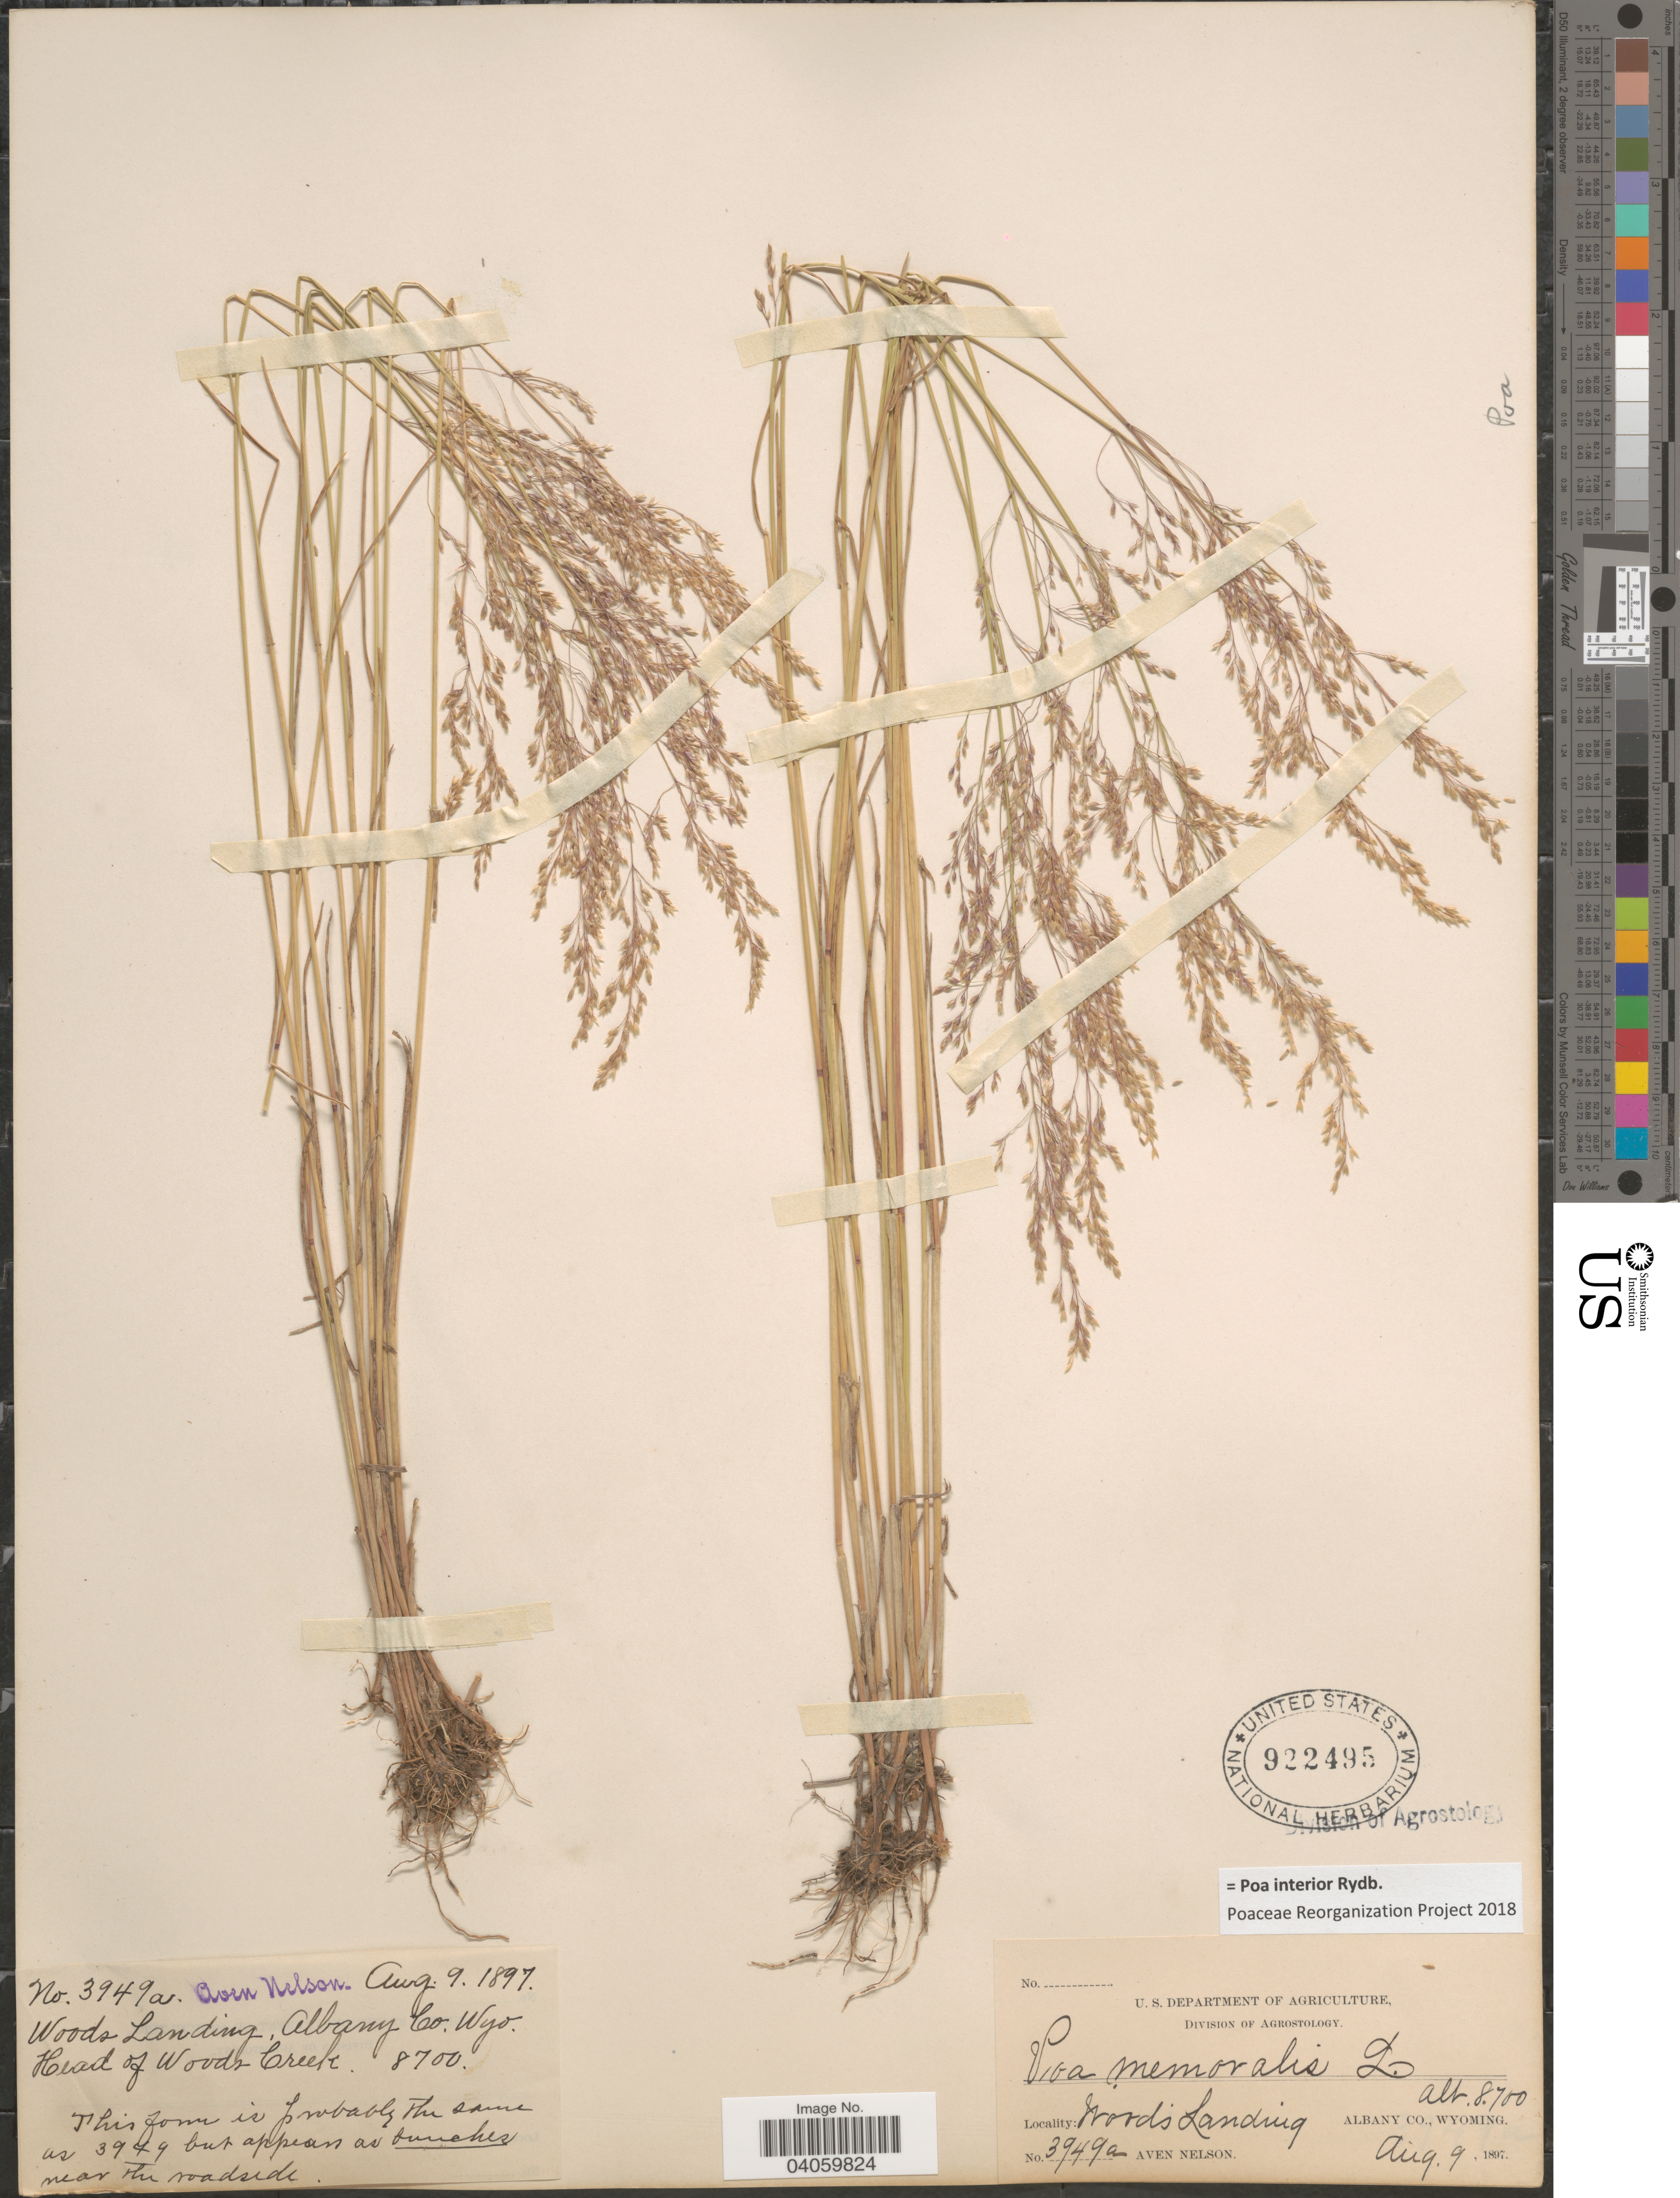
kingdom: Plantae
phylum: Tracheophyta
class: Liliopsida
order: Poales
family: Poaceae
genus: Poa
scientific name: Poa interior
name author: Rydb.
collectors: A. Nelson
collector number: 3949a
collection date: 1897-08-09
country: United States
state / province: Wyoming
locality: Woods Landing, Albany Co. Head of Woods Creek.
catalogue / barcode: US 922495